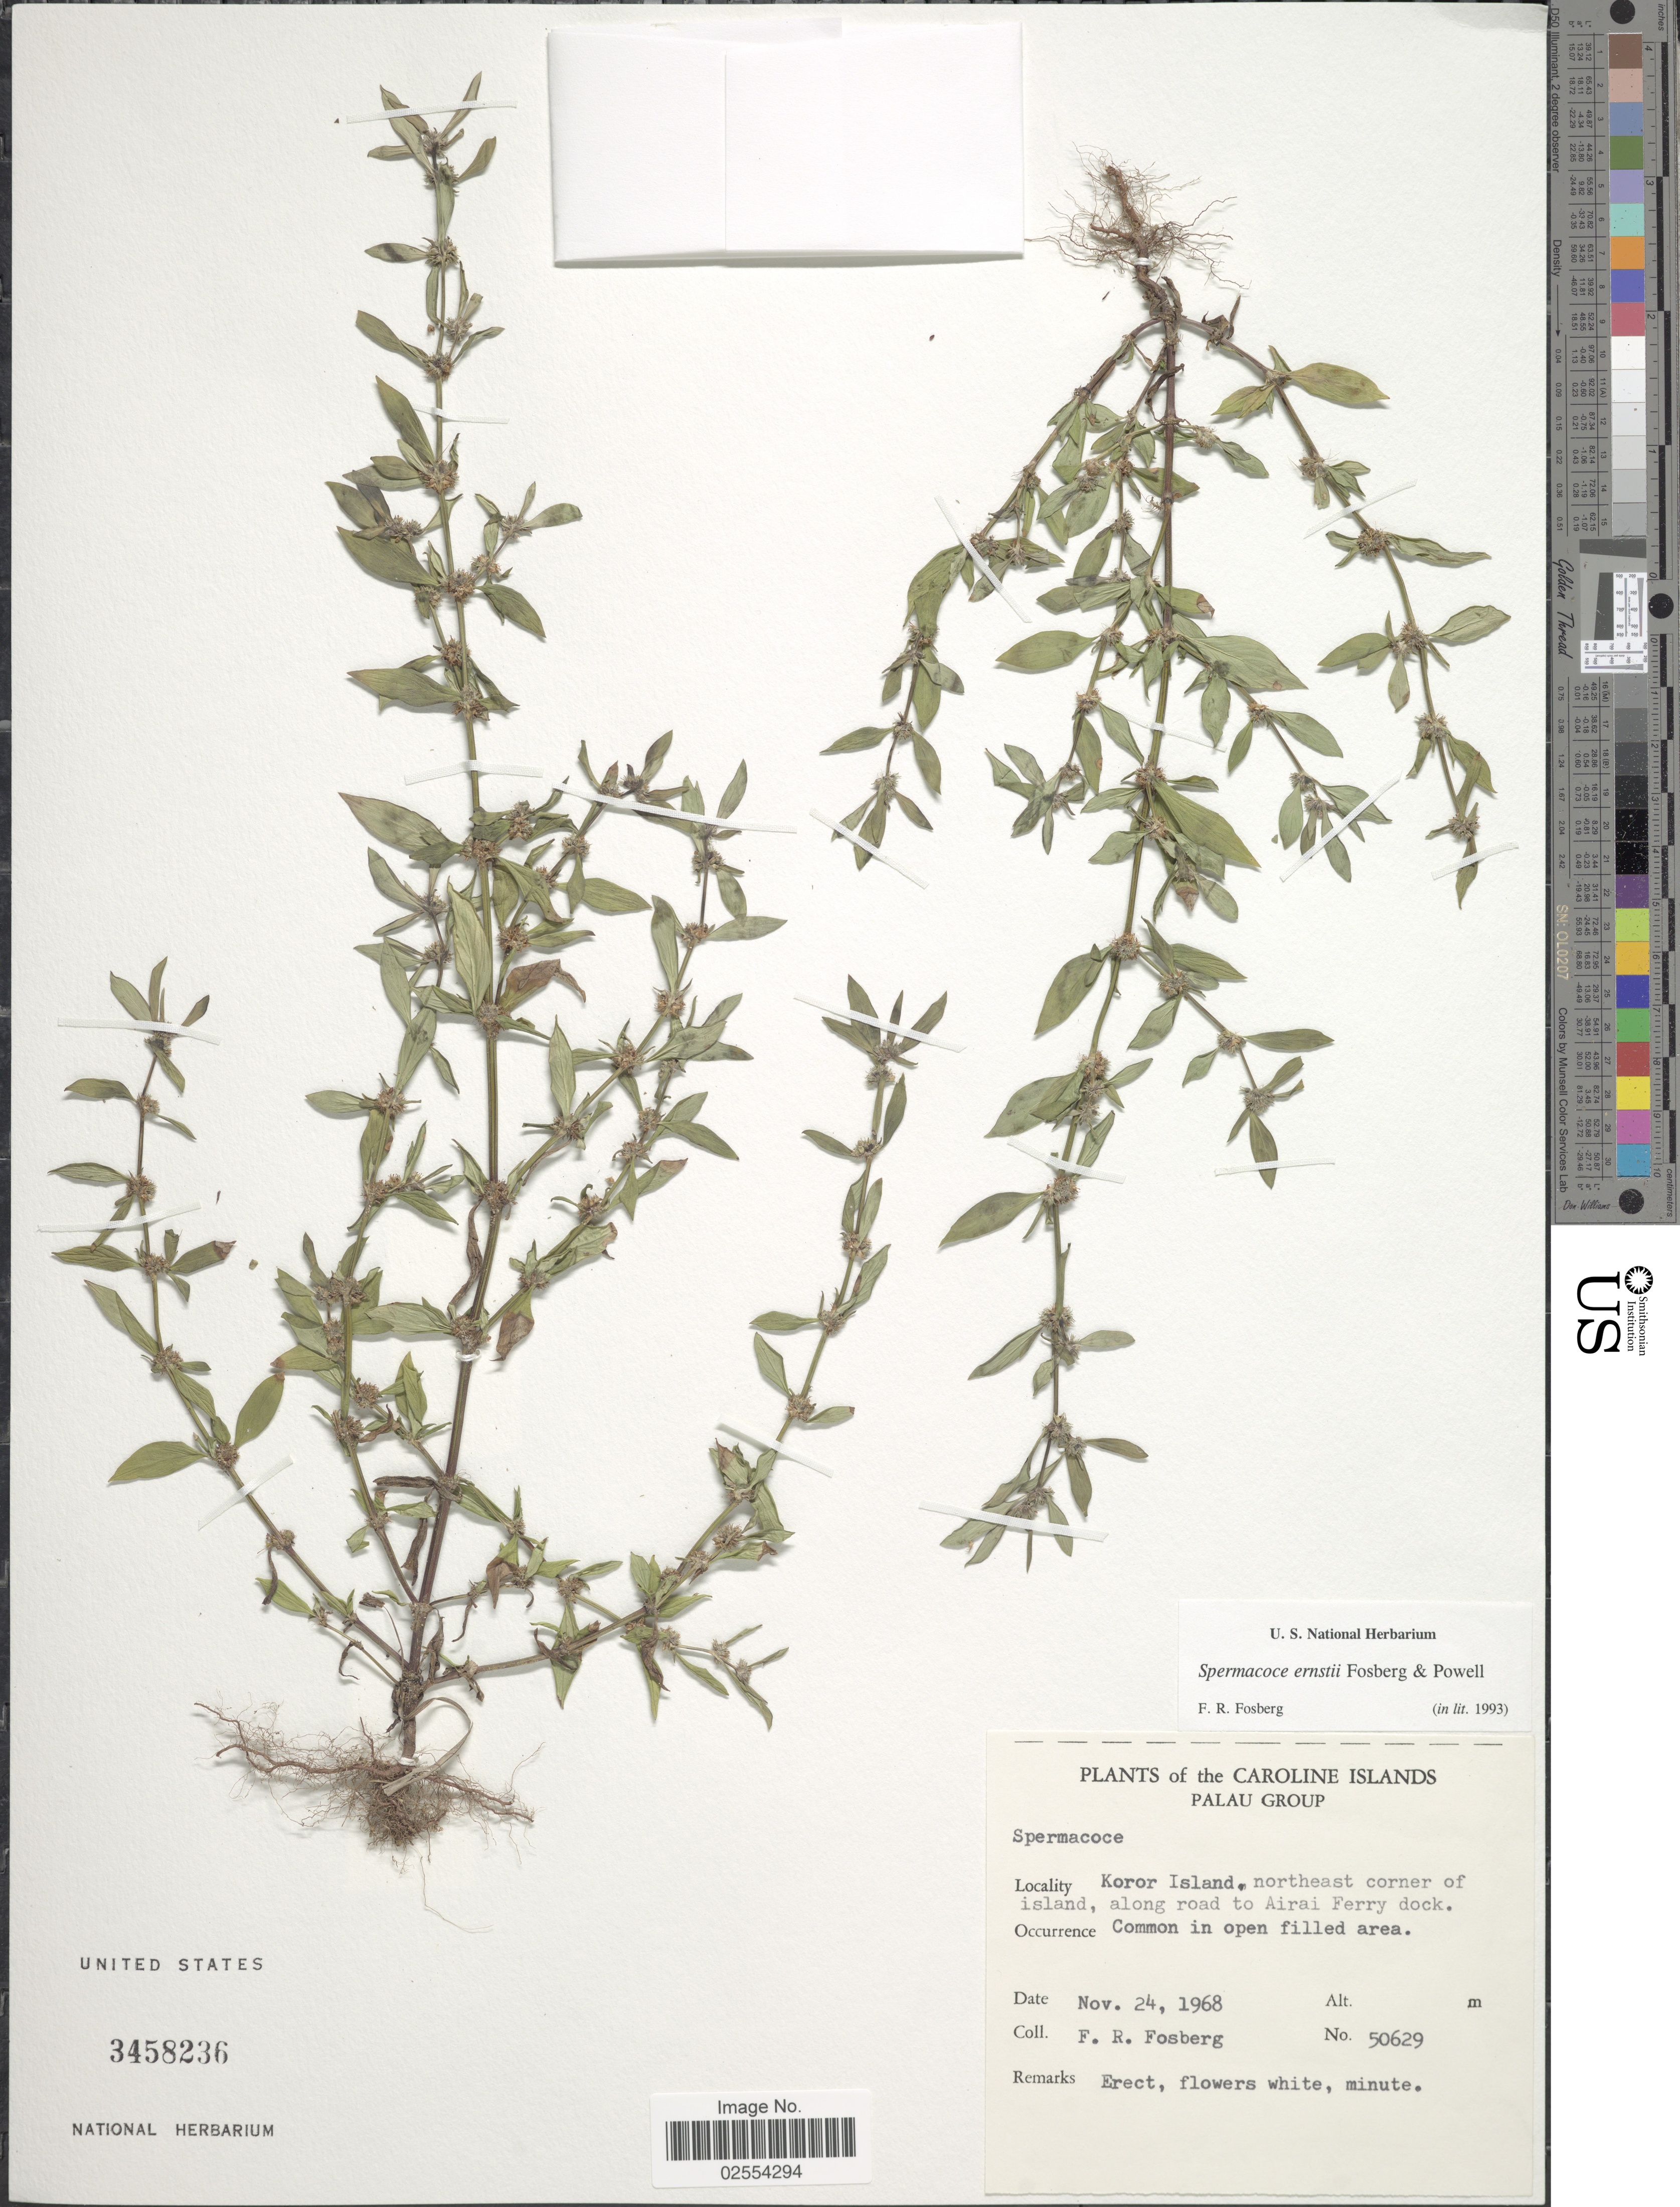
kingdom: Plantae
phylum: Tracheophyta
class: Magnoliopsida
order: Gentianales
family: Rubiaceae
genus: Spermacoce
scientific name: Spermacoce ernstii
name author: Fosberg & D.A. Powell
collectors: F. R. Fosberg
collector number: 50629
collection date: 1968-11-24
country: Palau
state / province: Koror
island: Oreor [Koror]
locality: The Caroline Islands, Palau Group, Koror Island, northeast corner of island, along road to Airai Ferry dock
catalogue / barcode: US 3458236